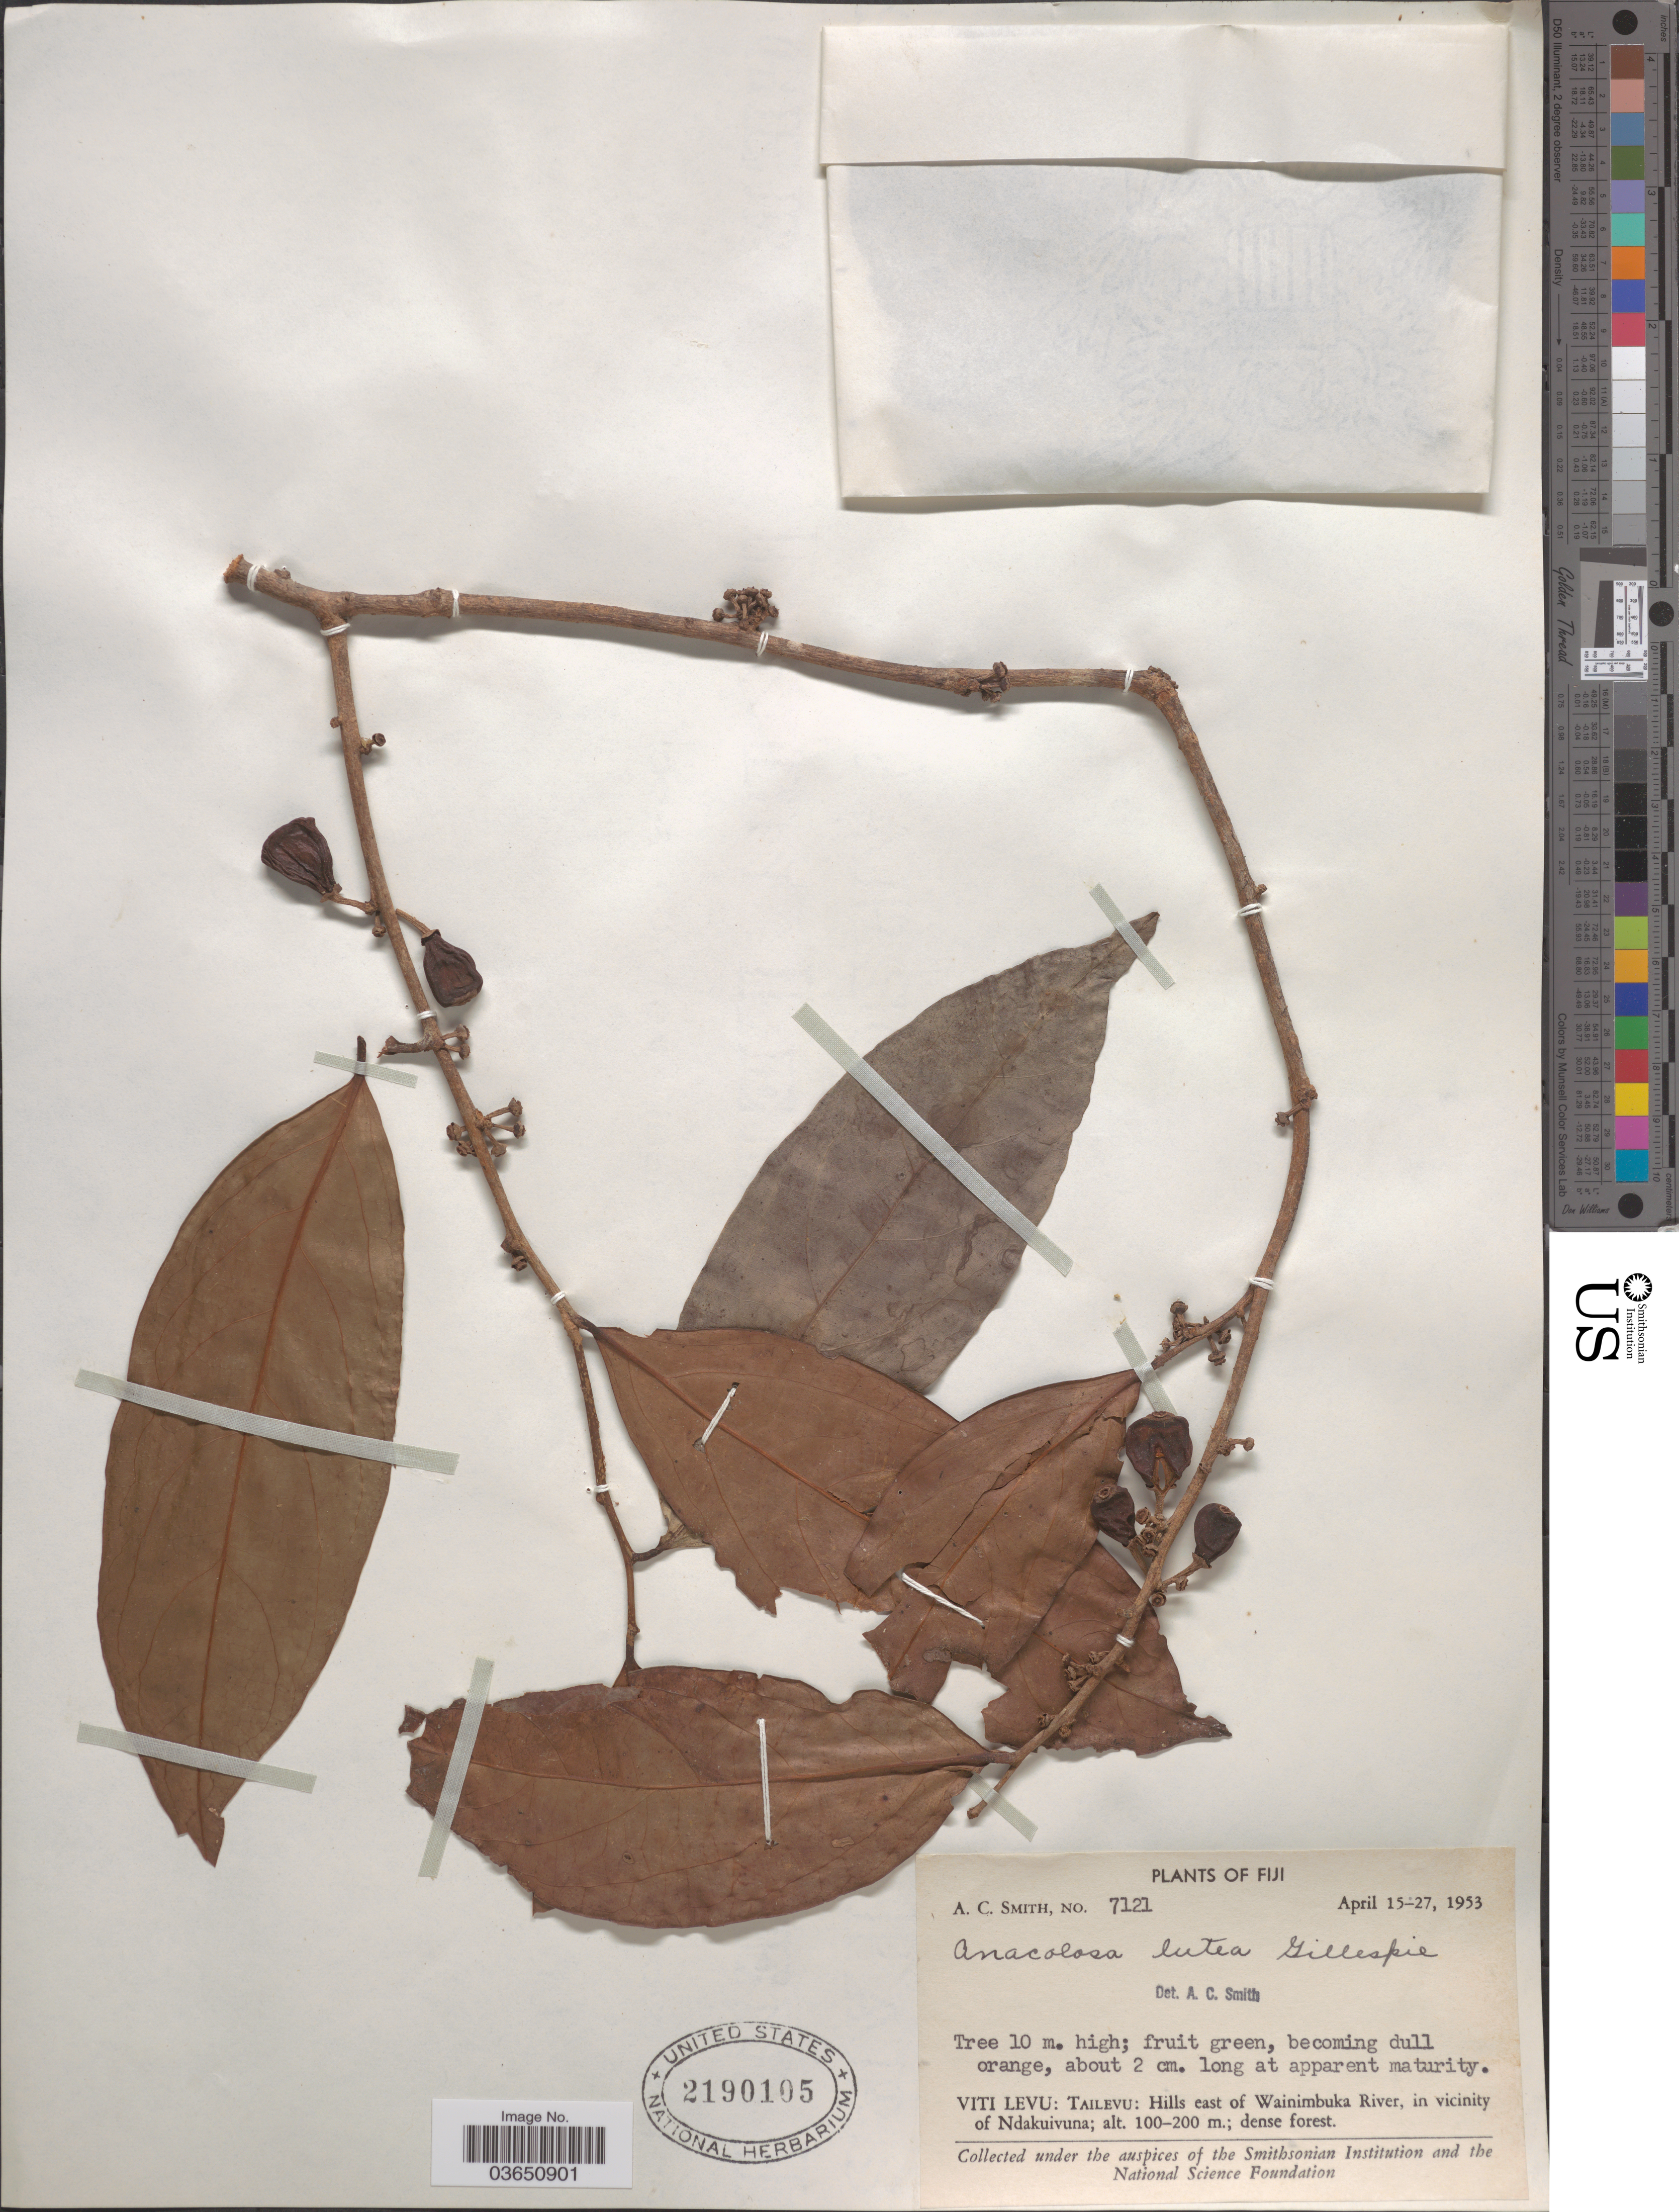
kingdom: Plantae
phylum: Tracheophyta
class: Magnoliopsida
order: Santalales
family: Aptandraceae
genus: Anacolosa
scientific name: Anacolosa lutea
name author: Gillespie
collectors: A. C. Smith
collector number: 7121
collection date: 1953-04-15/1953-04-27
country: Fiji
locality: Viti Levu: Tailevu: Hills east of Wainimbuka River, in vicinity of Ndakuivuna.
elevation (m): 100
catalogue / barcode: US 2190105